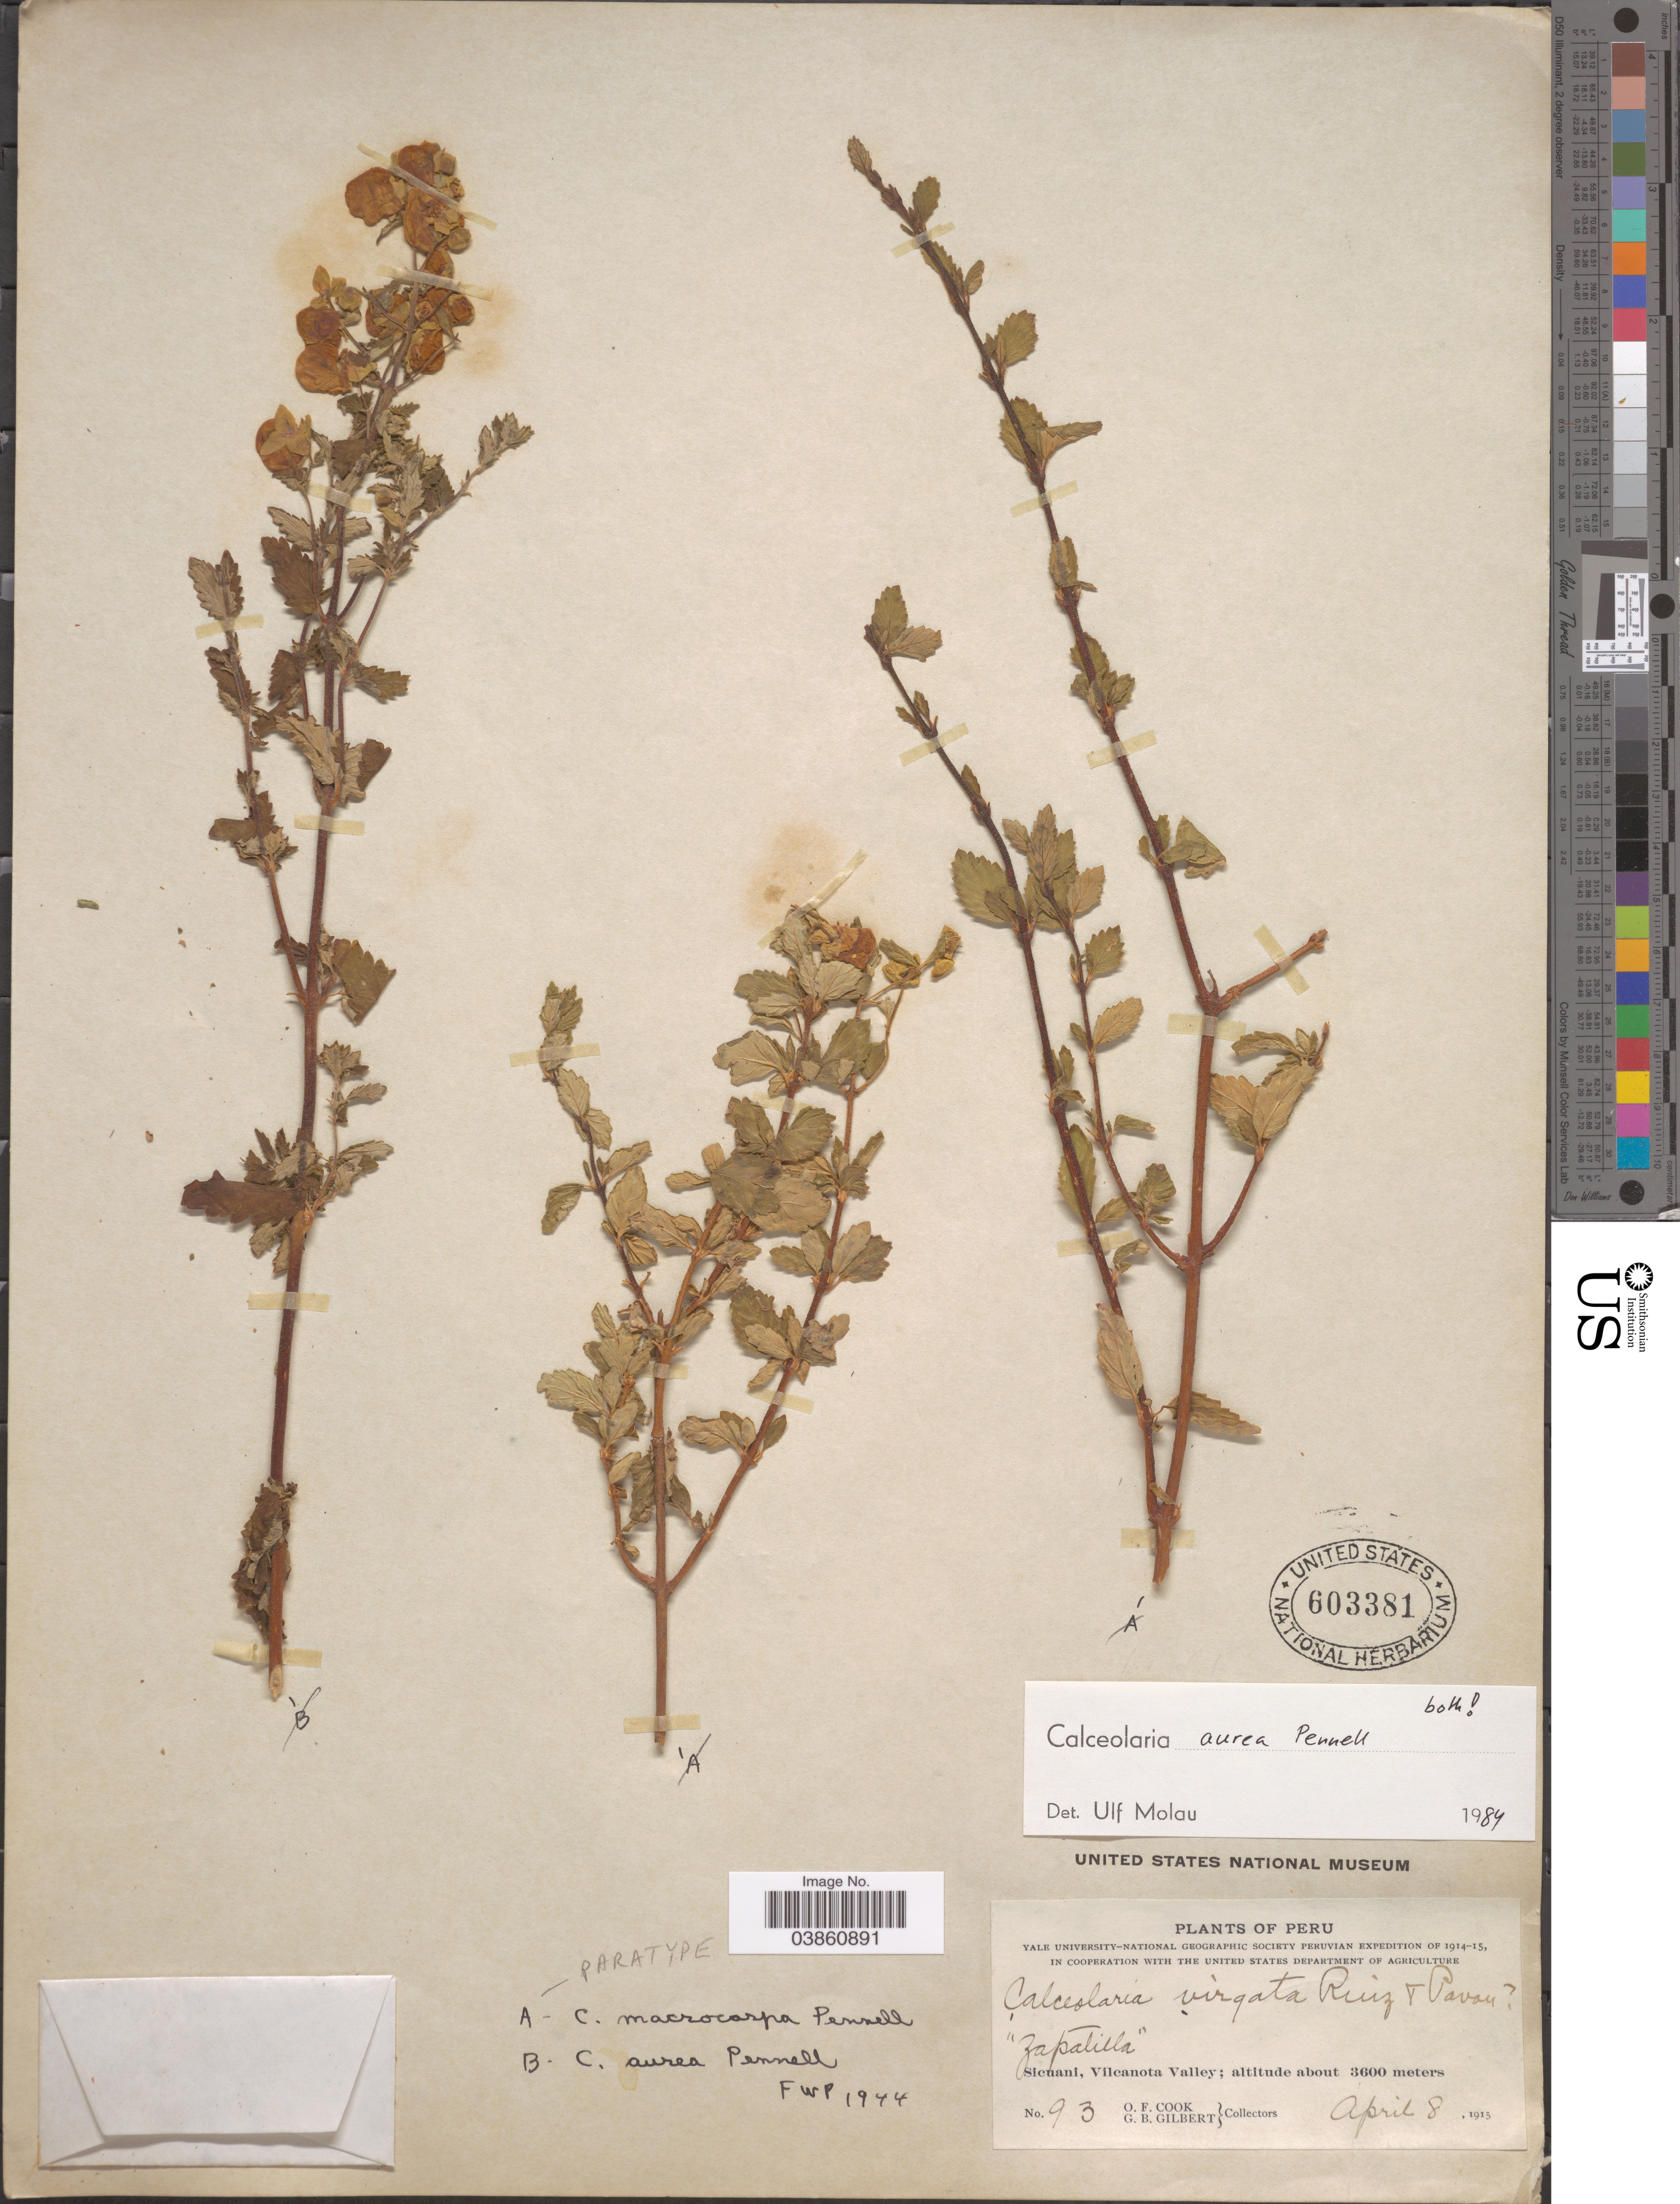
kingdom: Plantae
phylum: Tracheophyta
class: Magnoliopsida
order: Lamiales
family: Calceolariaceae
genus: Calceolaria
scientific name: Calceolaria aurea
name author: Pennell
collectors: O. F. Cook & G. B. Gilbert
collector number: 93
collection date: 1915-04-08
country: Peru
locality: Sicuani, Vilcanota Valley.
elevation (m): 3600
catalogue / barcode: US 603381